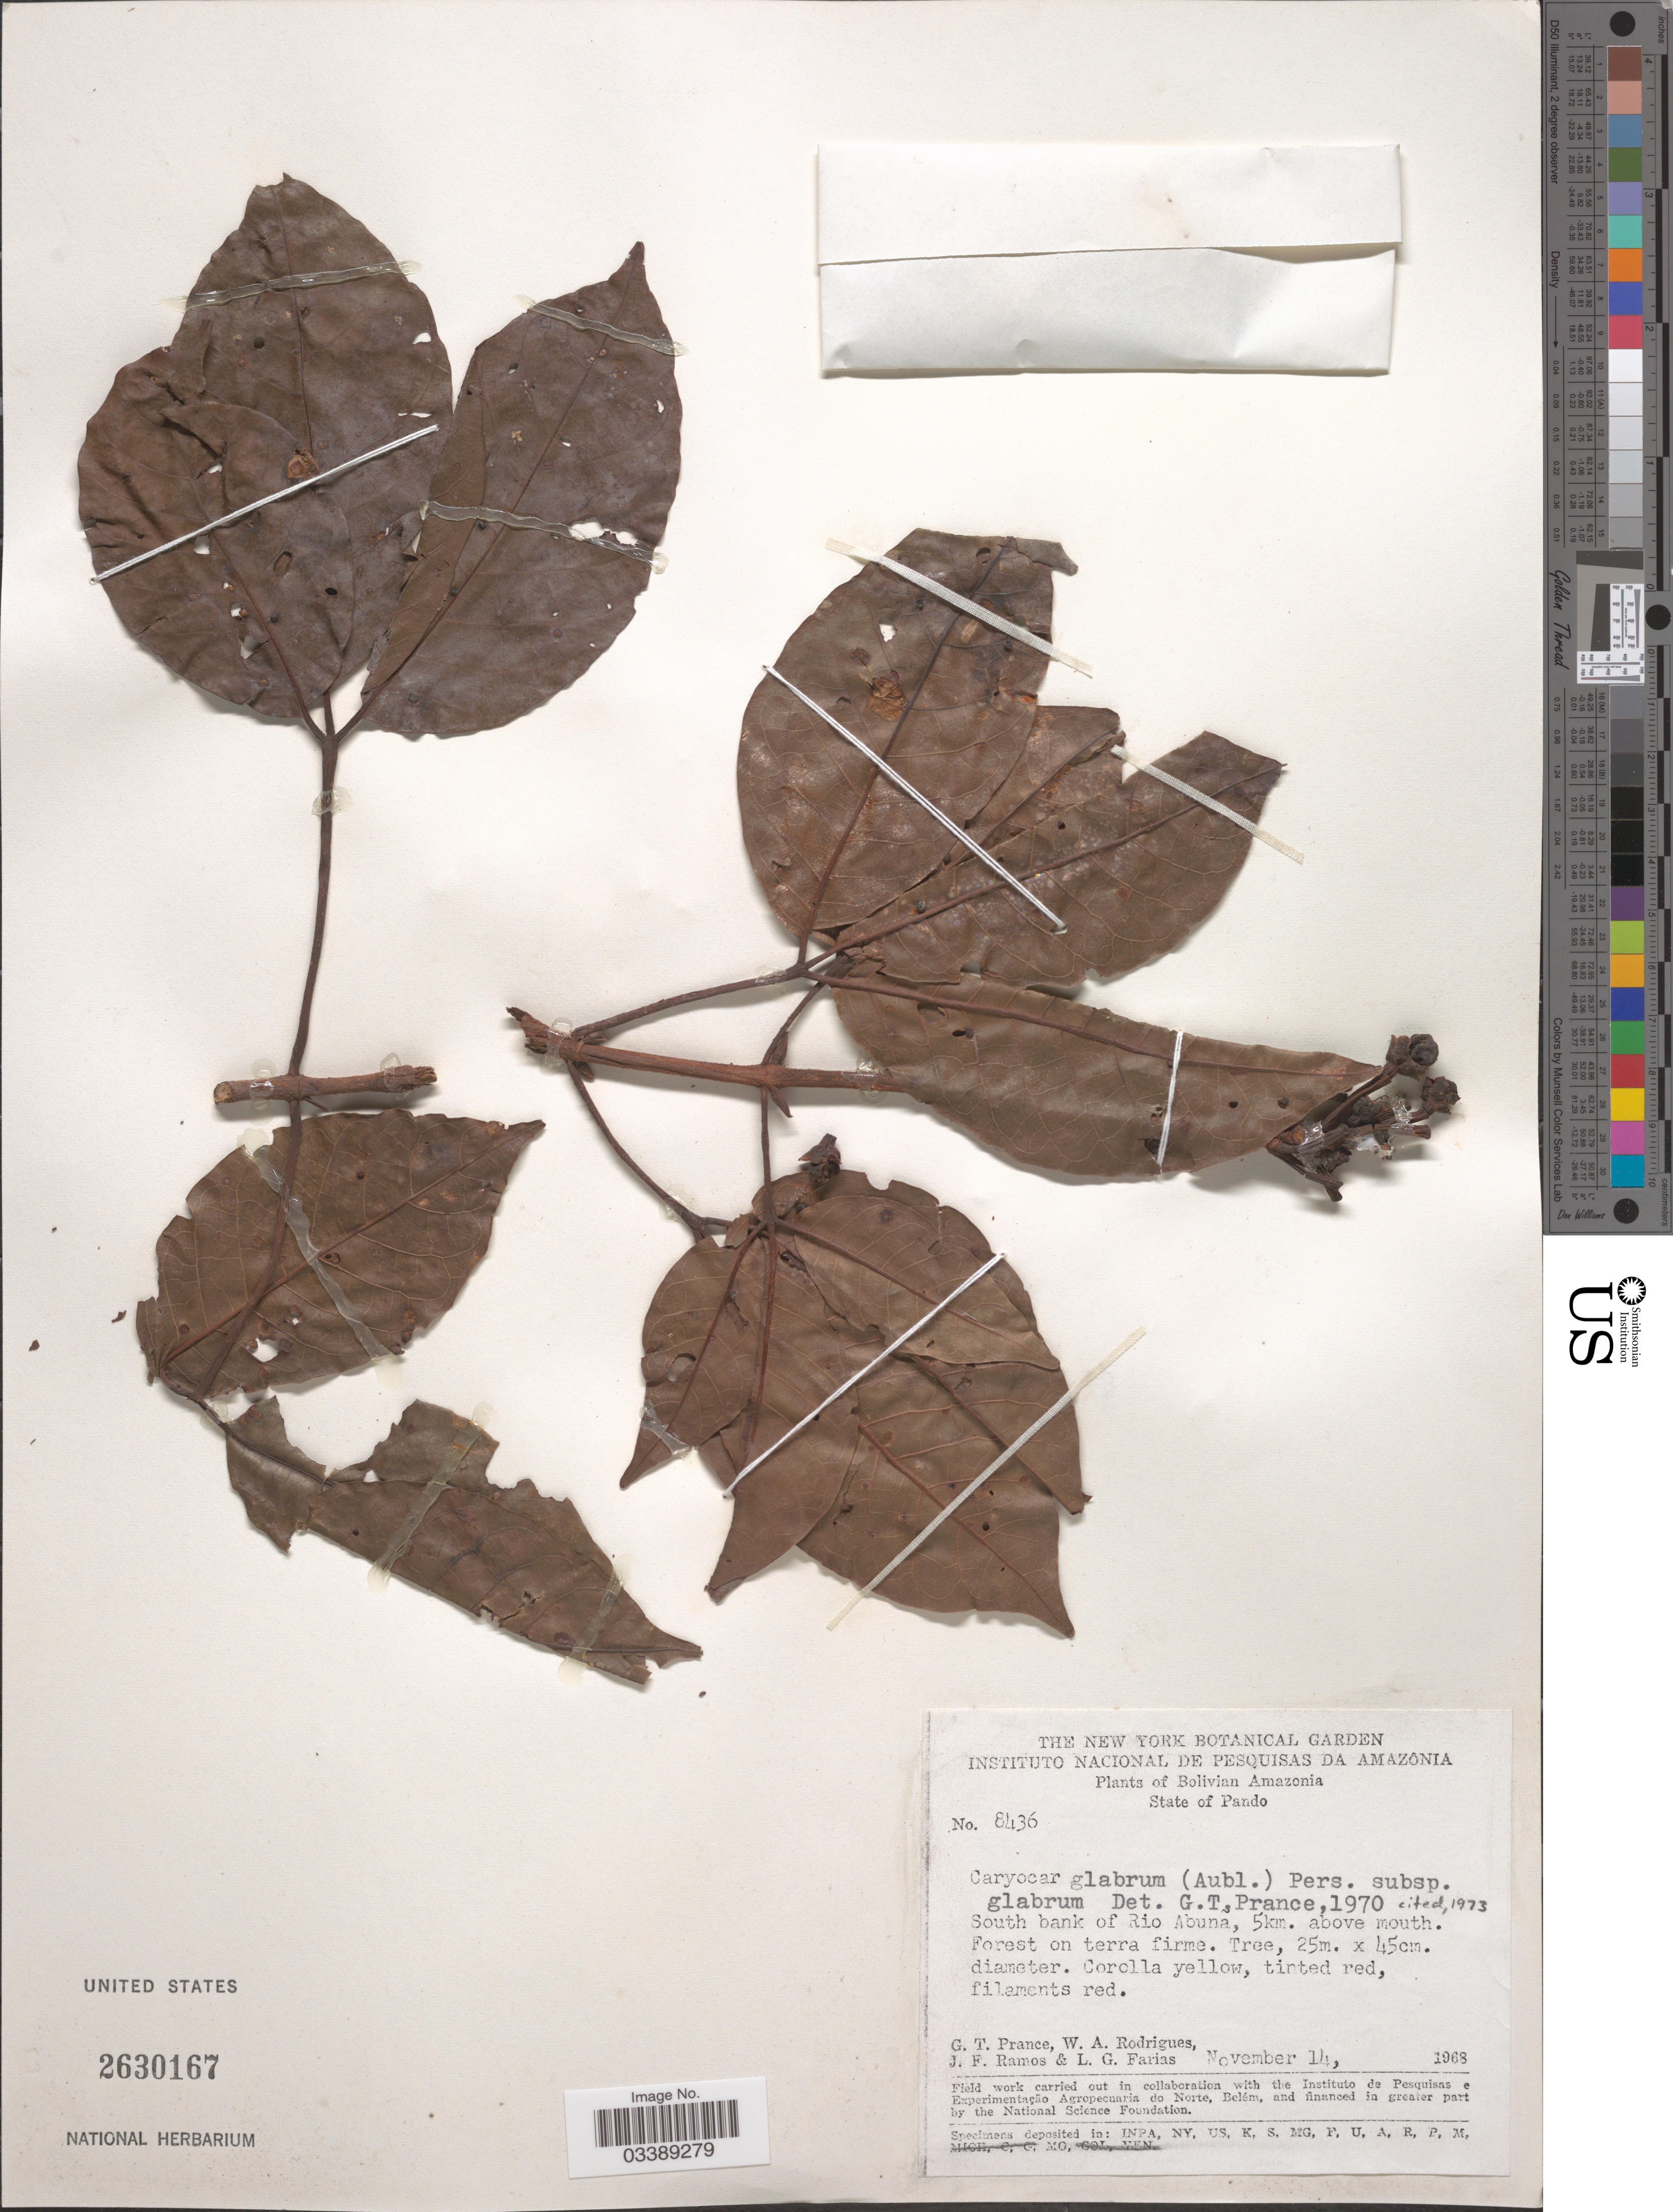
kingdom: Plantae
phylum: Tracheophyta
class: Magnoliopsida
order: Malpighiales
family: Caryocaraceae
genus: Caryocar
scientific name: Caryocar glabrum subsp. glabrum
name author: (Aubl.) Pers.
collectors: G. T. Prance, W. A. Rodrigues, J. F. Ramos & L. G. Farias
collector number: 8436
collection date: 1968-11-14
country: Bolivia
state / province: Pando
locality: Bolivian Amazonia. South bank of Rio Abuna, 5km. above mouth.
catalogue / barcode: US 2630167